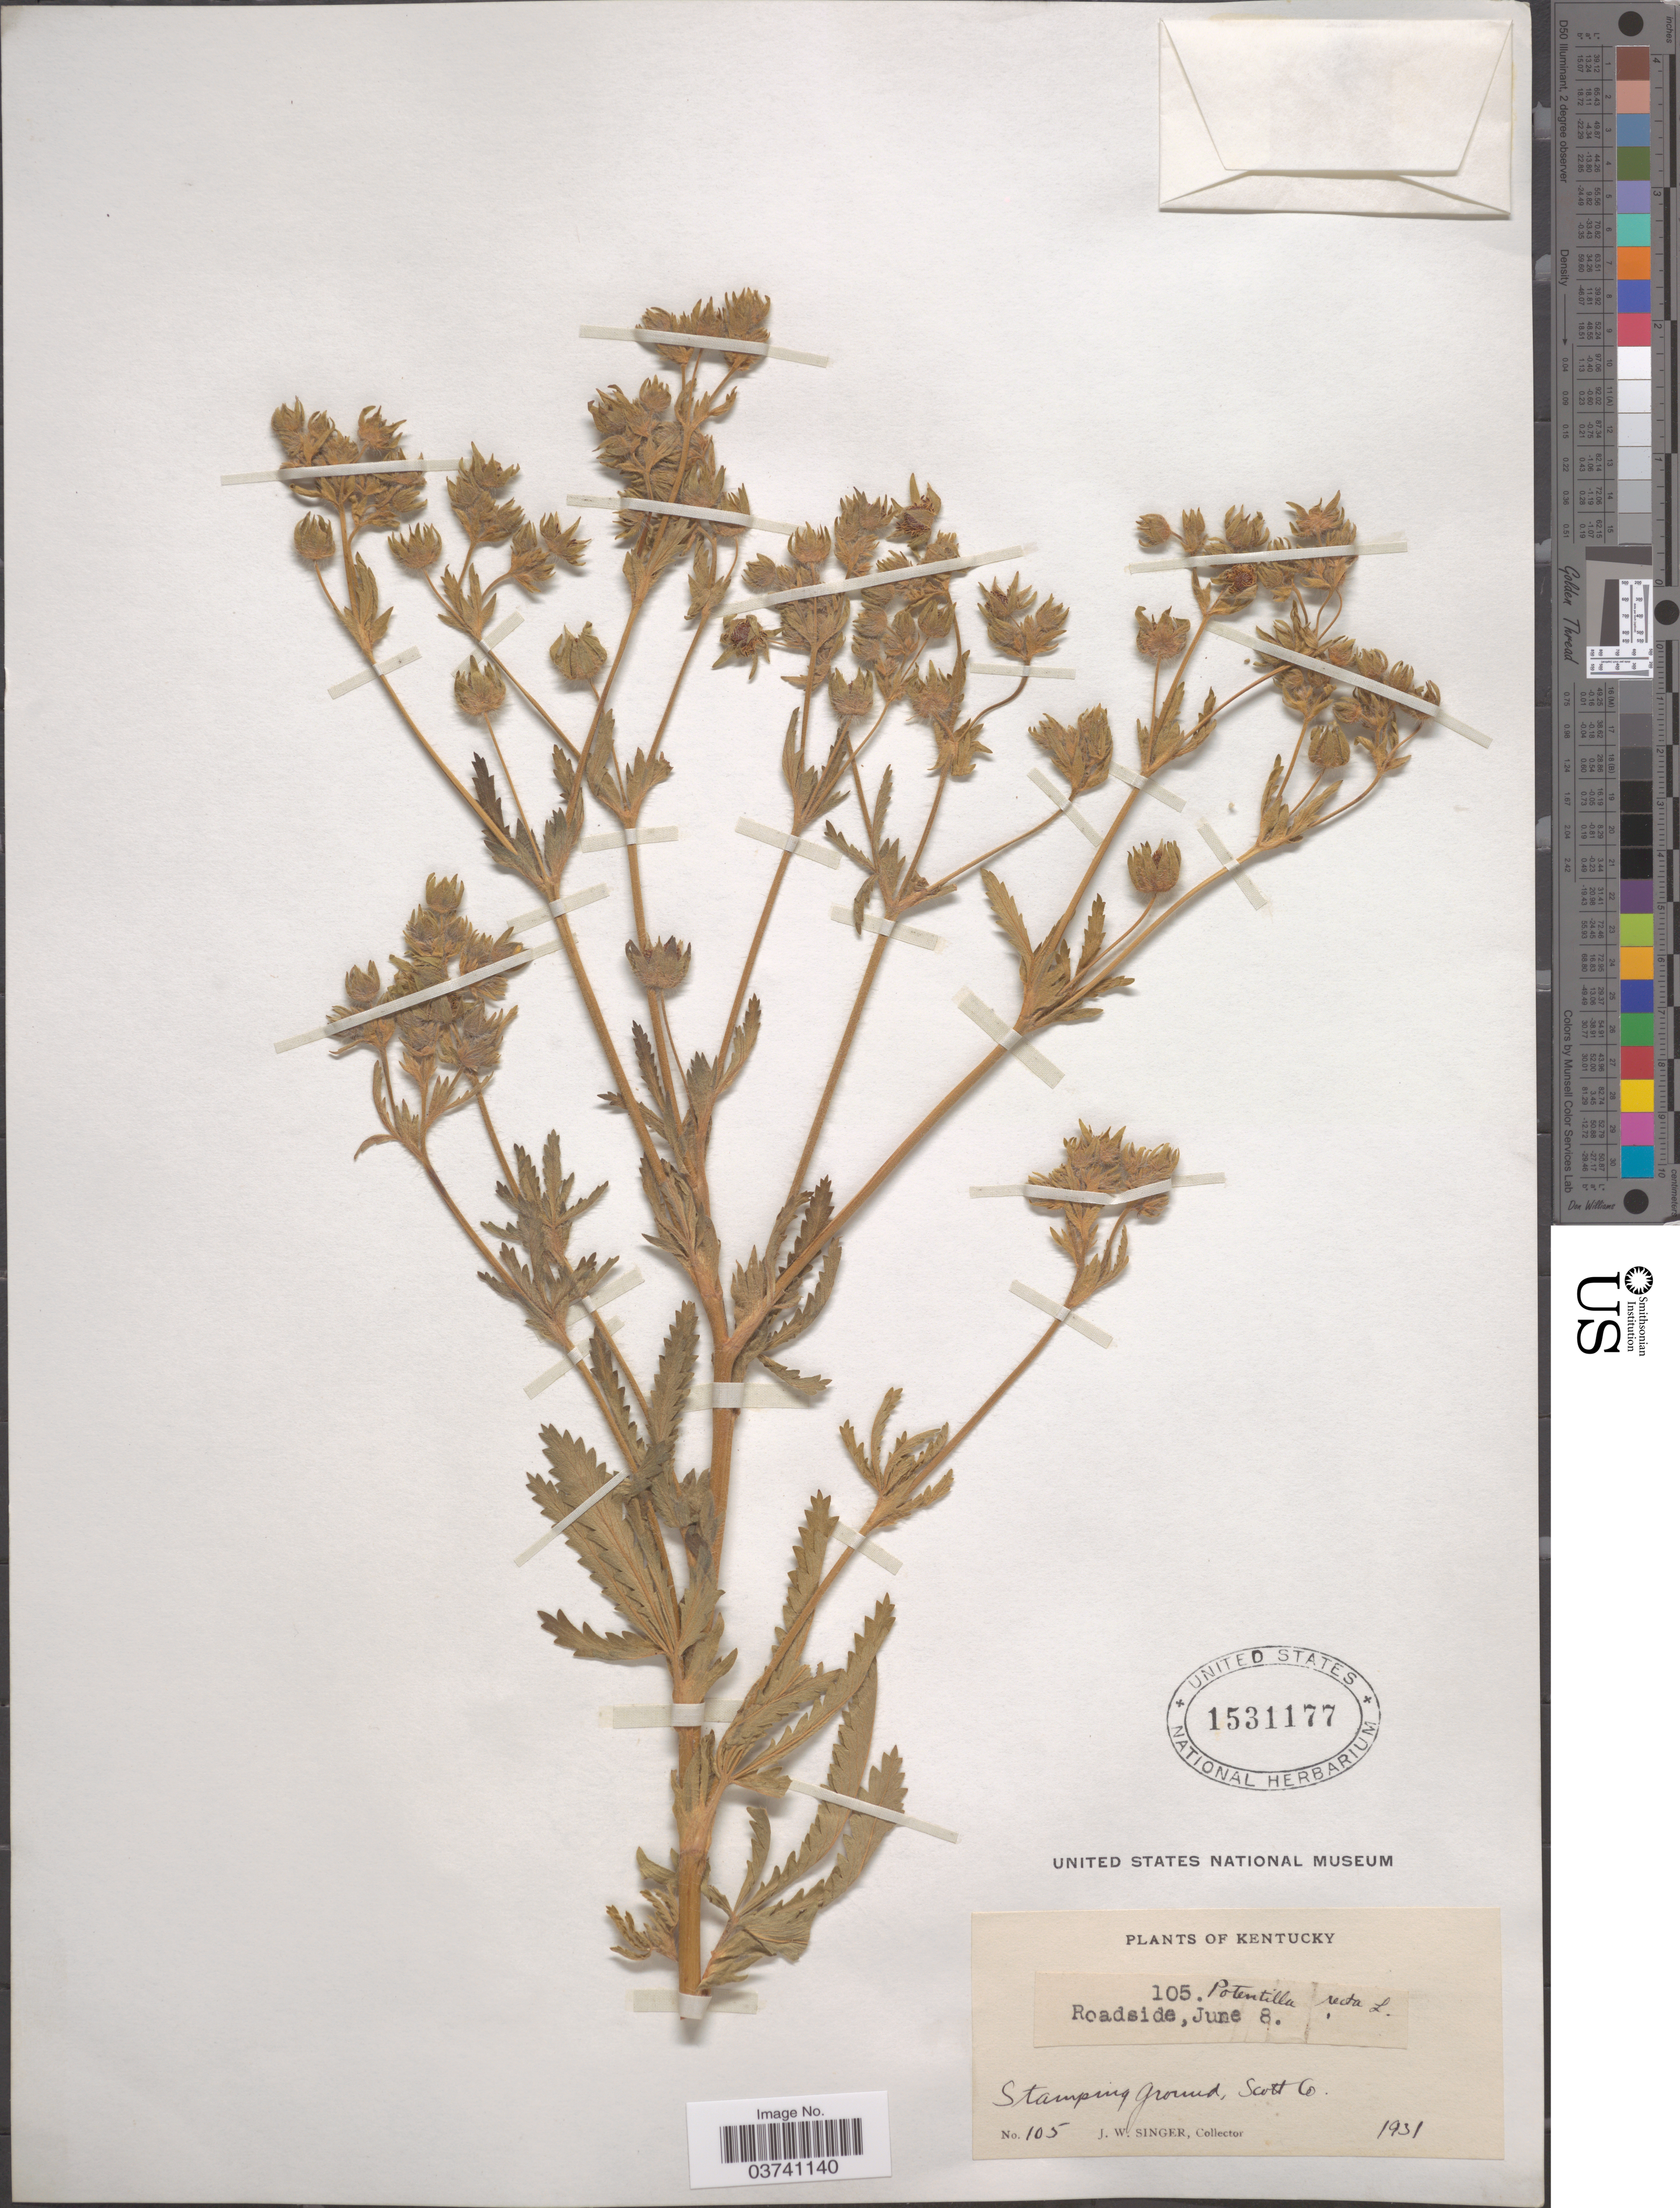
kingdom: Plantae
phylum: Tracheophyta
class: Magnoliopsida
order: Rosales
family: Rosaceae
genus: Potentilla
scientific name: Potentilla recta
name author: L.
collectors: J. EW. Singer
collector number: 105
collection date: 1931-06-08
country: United States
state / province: Kentucky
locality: Stamping Ground, Scott Co.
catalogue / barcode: US 1531177